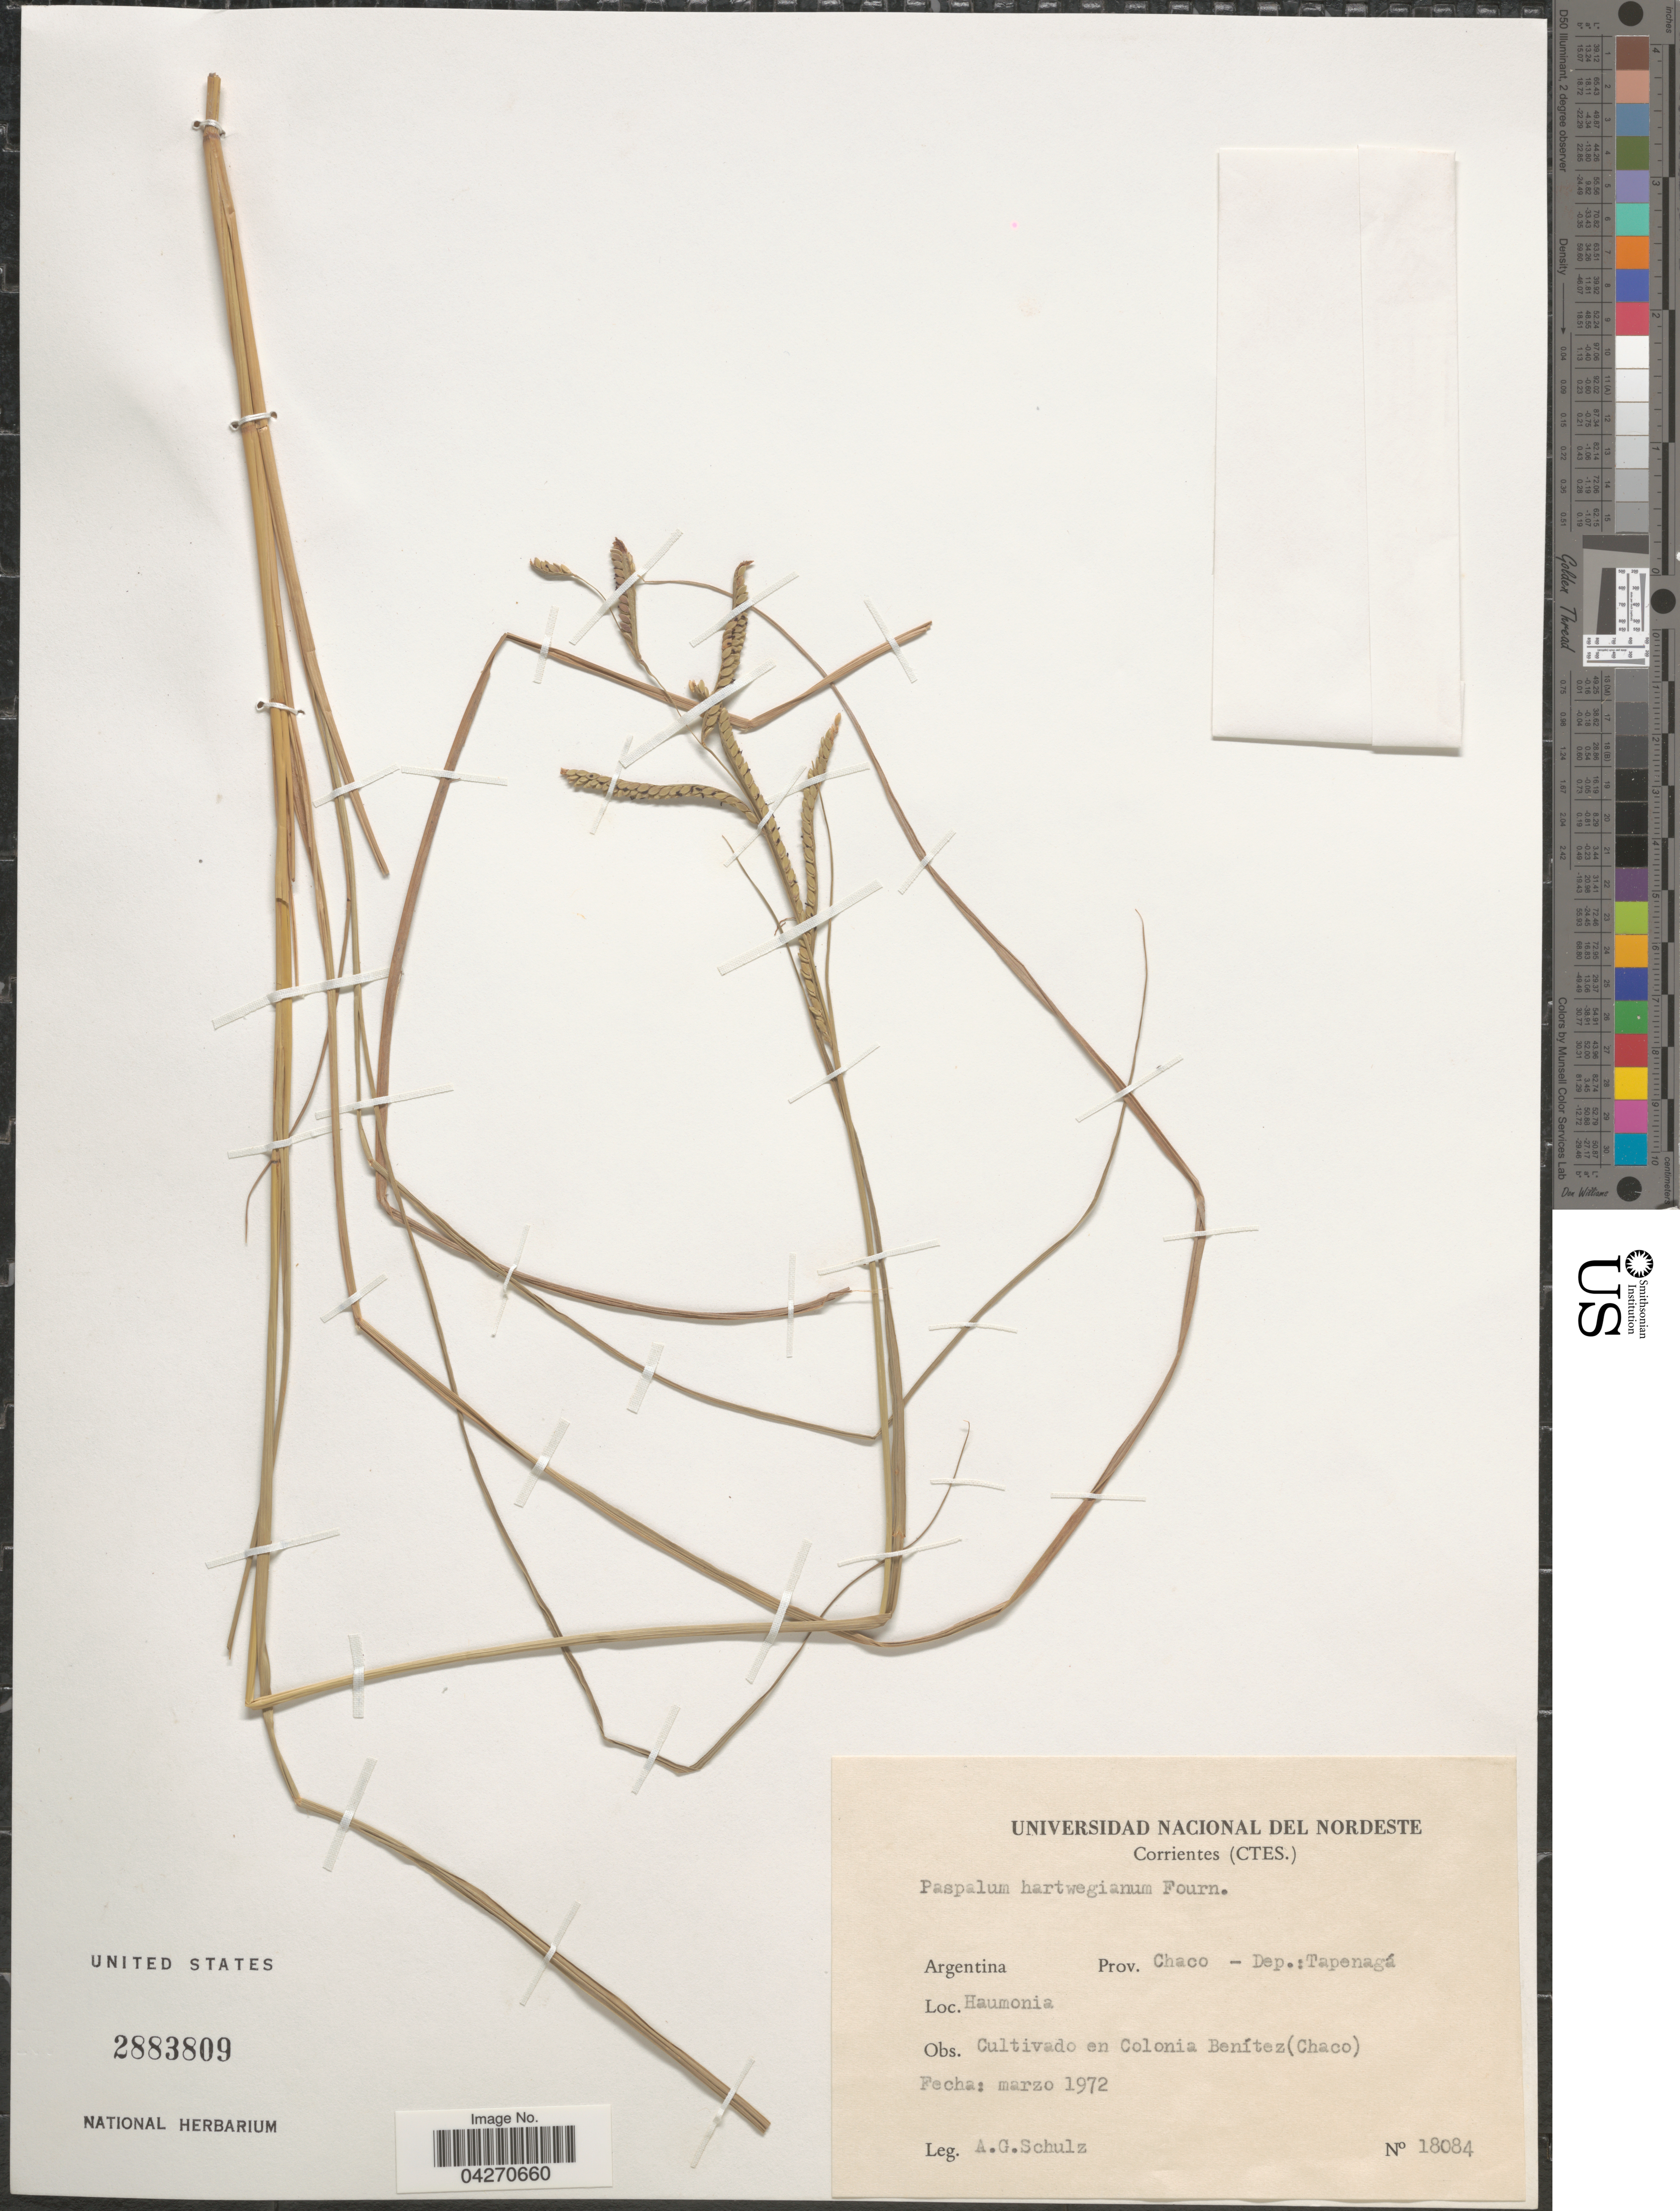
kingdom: Plantae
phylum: Tracheophyta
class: Liliopsida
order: Poales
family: Poaceae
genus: Paspalum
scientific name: Paspalum hartwegianum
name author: E. Fourn.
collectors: A. G. Schulz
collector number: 18084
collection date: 1972-03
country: Argentina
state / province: Chaco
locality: Dep.: Tapenagá. Haumonia. Cultivado en Colonia Benítoz (Chaco).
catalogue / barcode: US 2883809